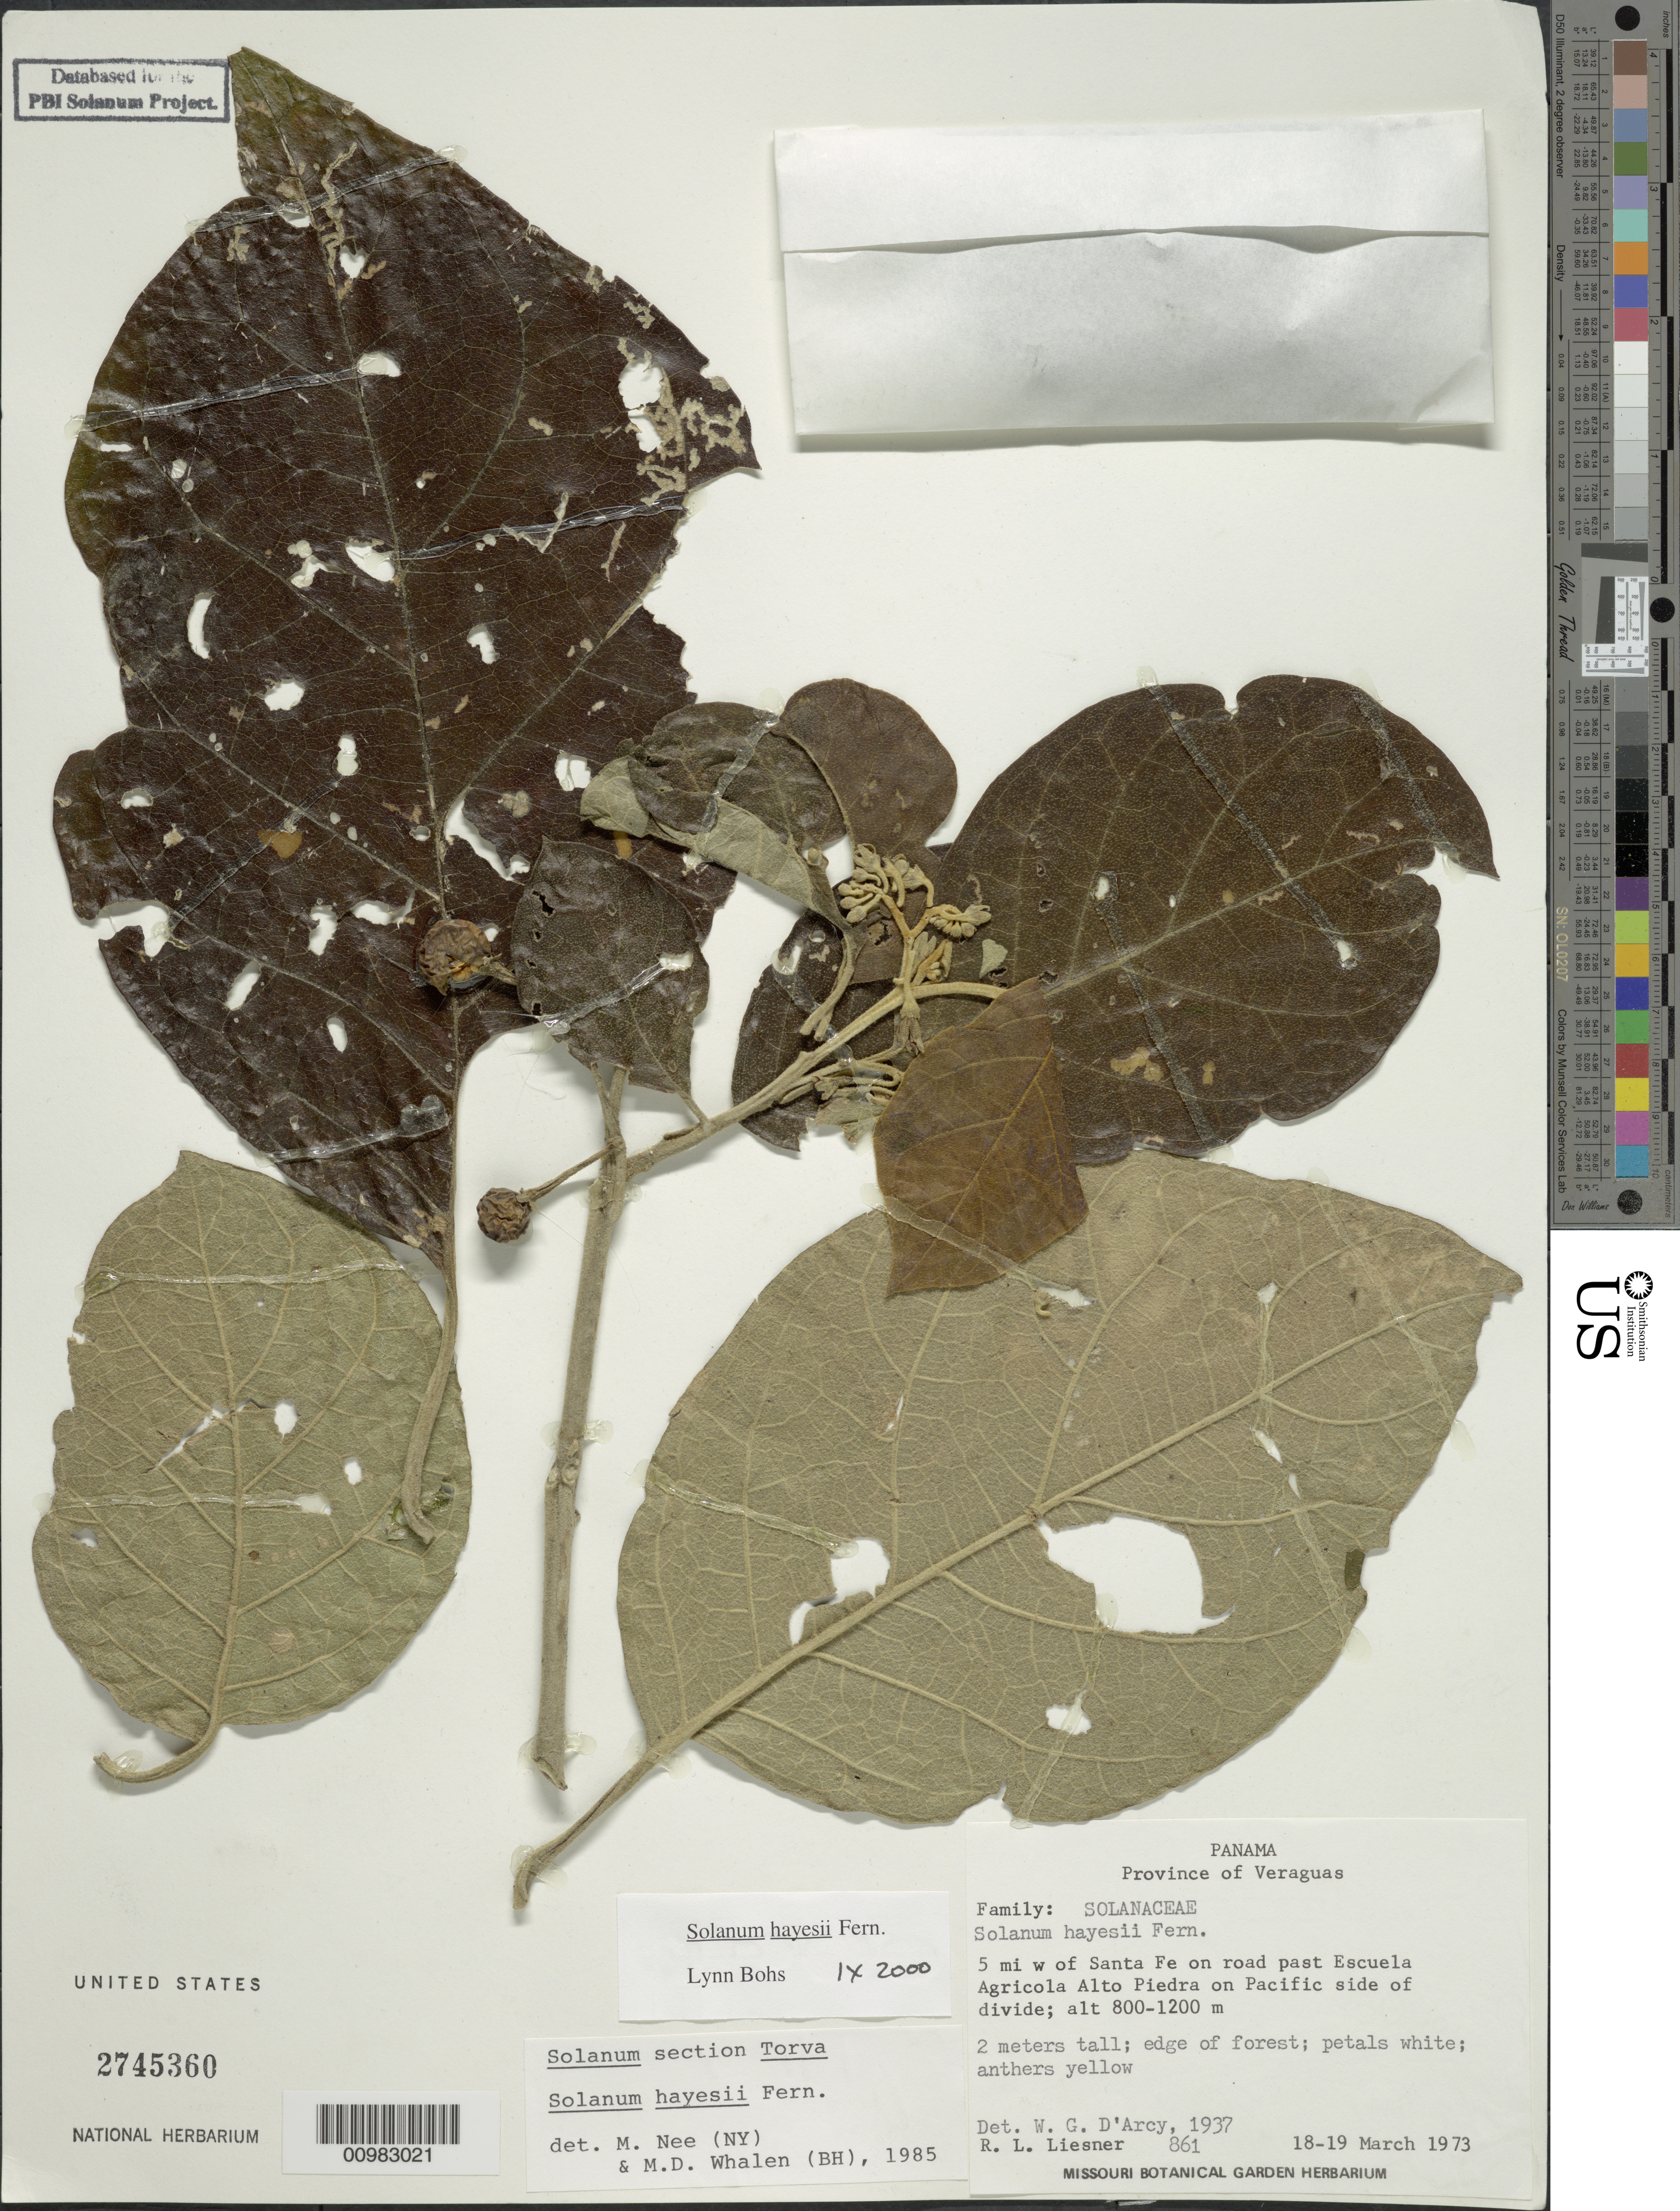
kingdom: Plantae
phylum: Tracheophyta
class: Magnoliopsida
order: Solanales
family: Solanaceae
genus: Solanum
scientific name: Solanum hayesii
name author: Fernald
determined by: Bohs, L. A.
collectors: R. L. Liesner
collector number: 861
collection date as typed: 18 Mar 1973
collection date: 1973-03-18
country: Panama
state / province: Veraguas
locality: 5 mi W of Santa Fe on road past Escuela Agrícola Alto Piedra on Pacific side of divide.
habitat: Edge of forest.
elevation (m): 800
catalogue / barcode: US 2745360